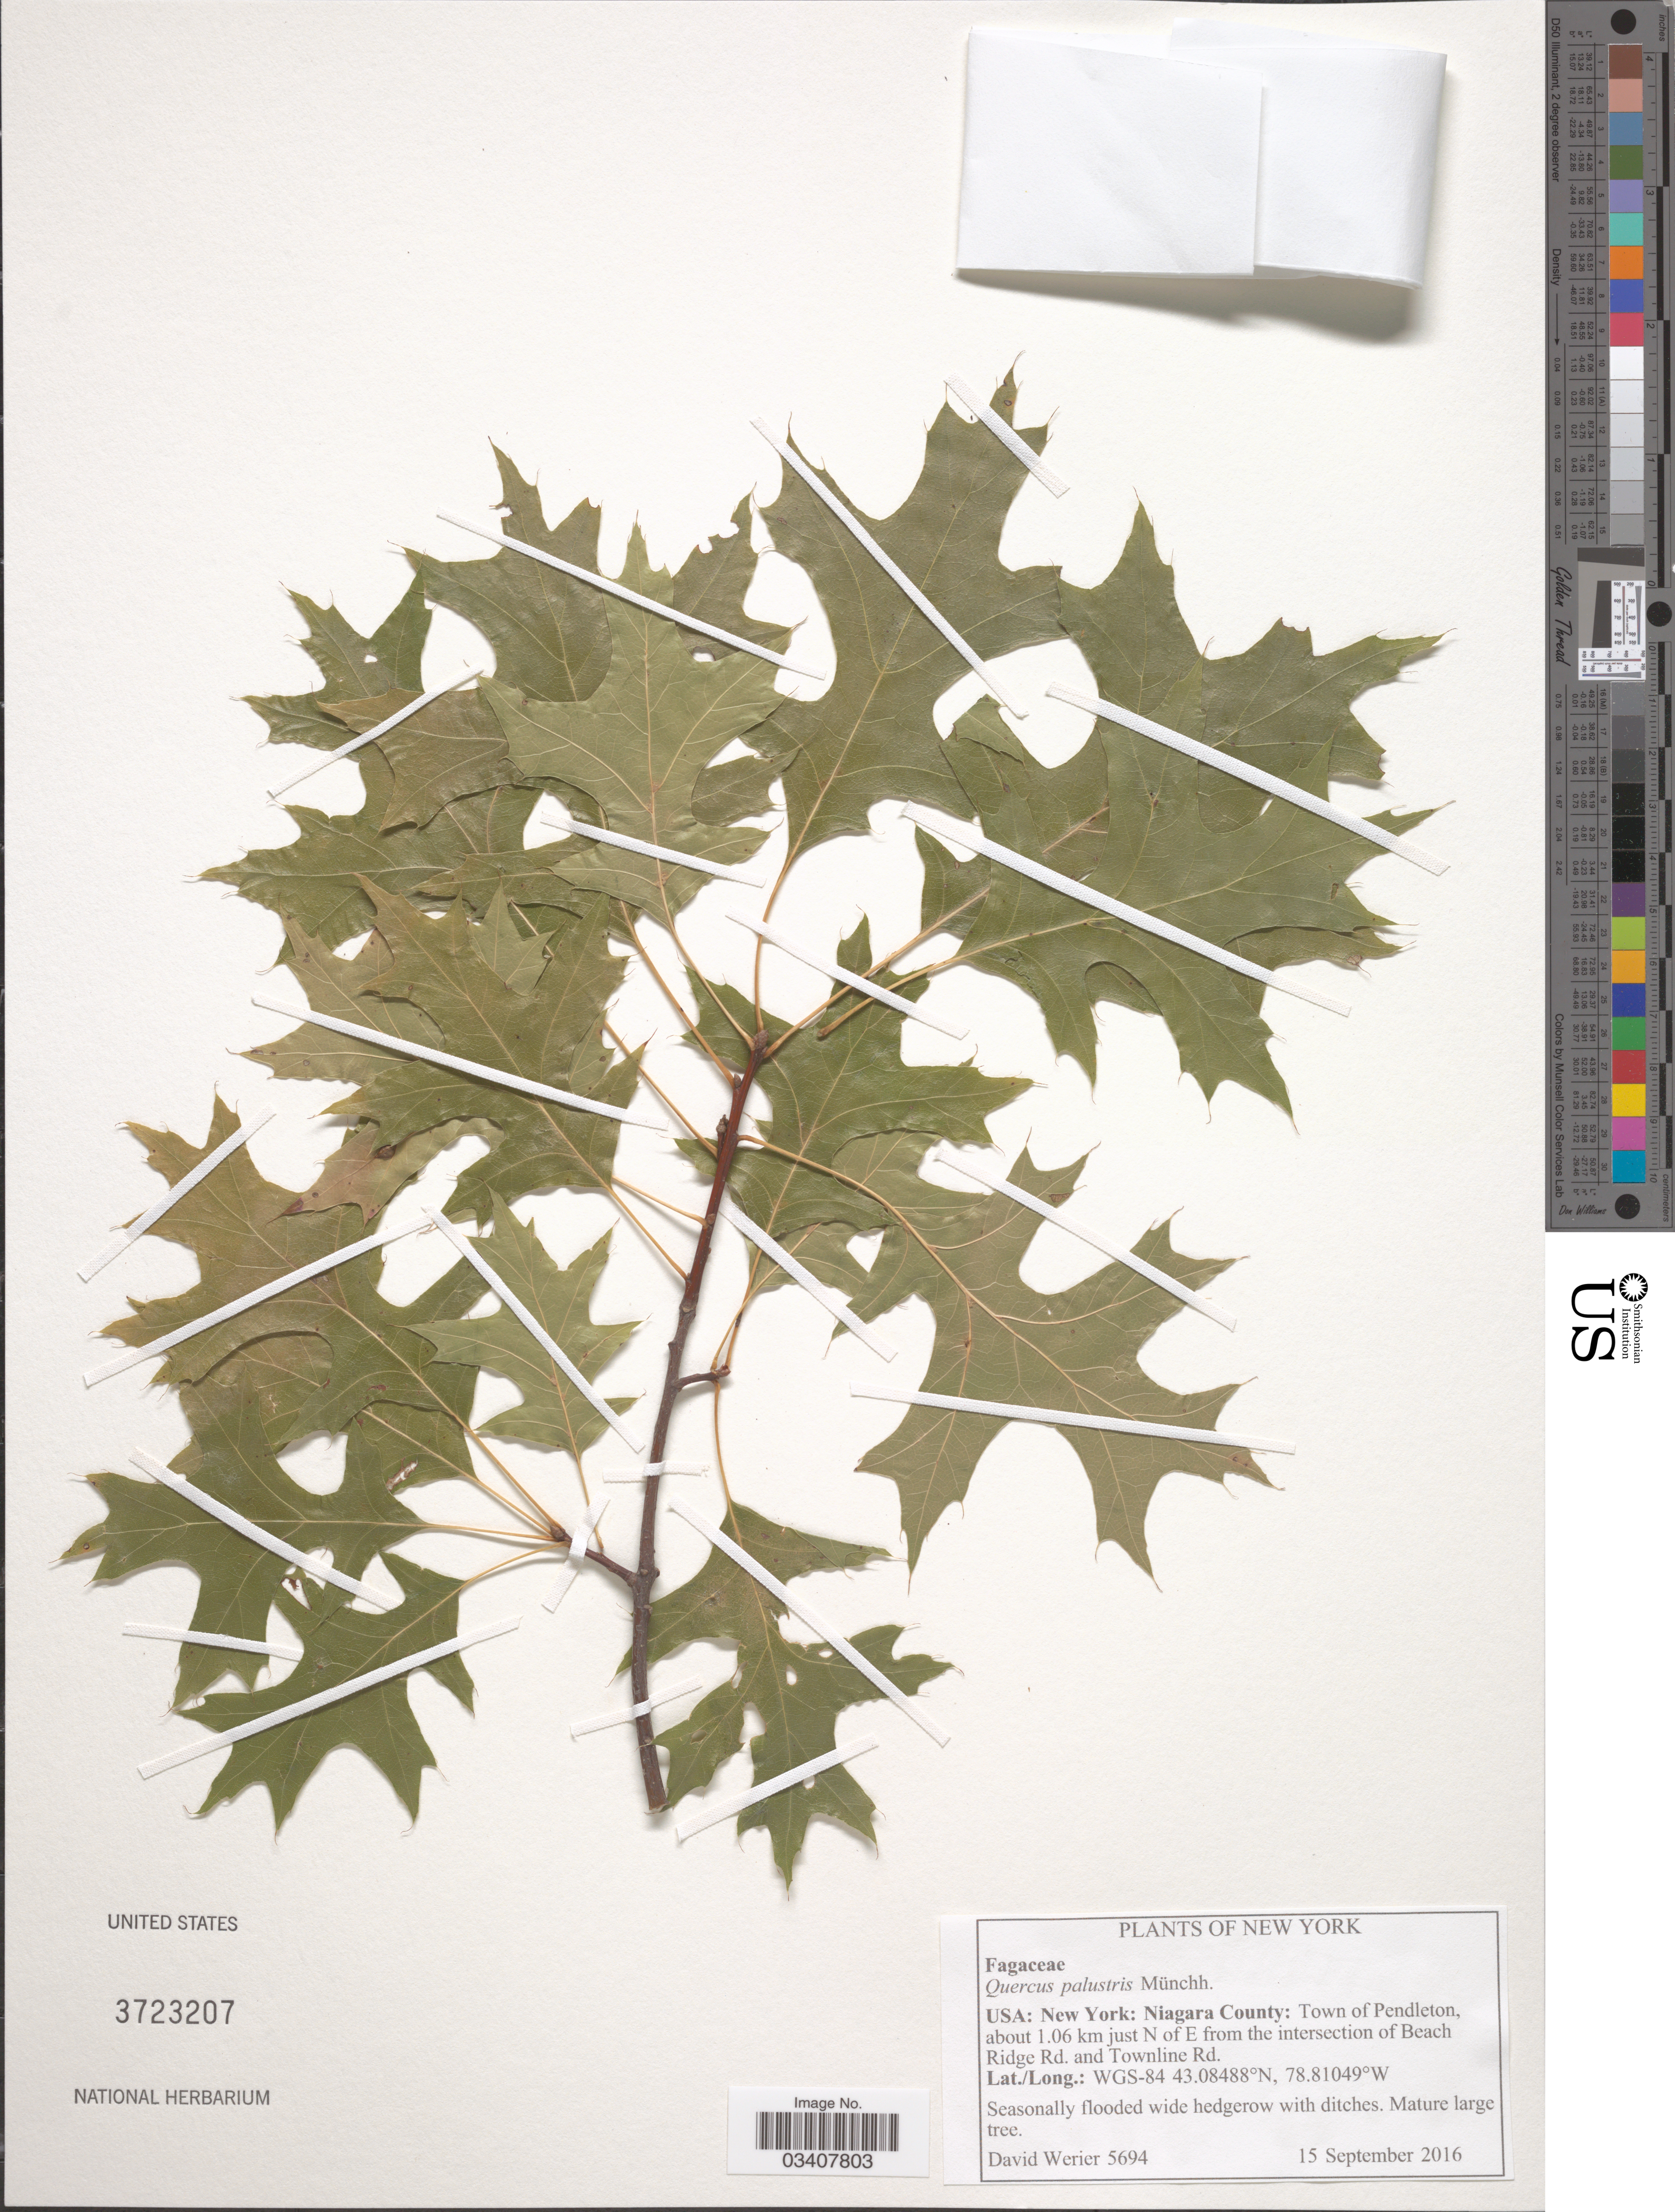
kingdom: Plantae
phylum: Tracheophyta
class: Magnoliopsida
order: Fagales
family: Fagaceae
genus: Quercus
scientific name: Quercus palustris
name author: Münchh.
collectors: D. Werier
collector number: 5694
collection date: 2016-09-15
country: United States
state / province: New York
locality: Niagara County: Town of Pendleton, about 1.06 km just N of E from the intersection of Beach Ridge Rd. and Townline Rd. WGS-84.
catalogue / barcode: US 3723207